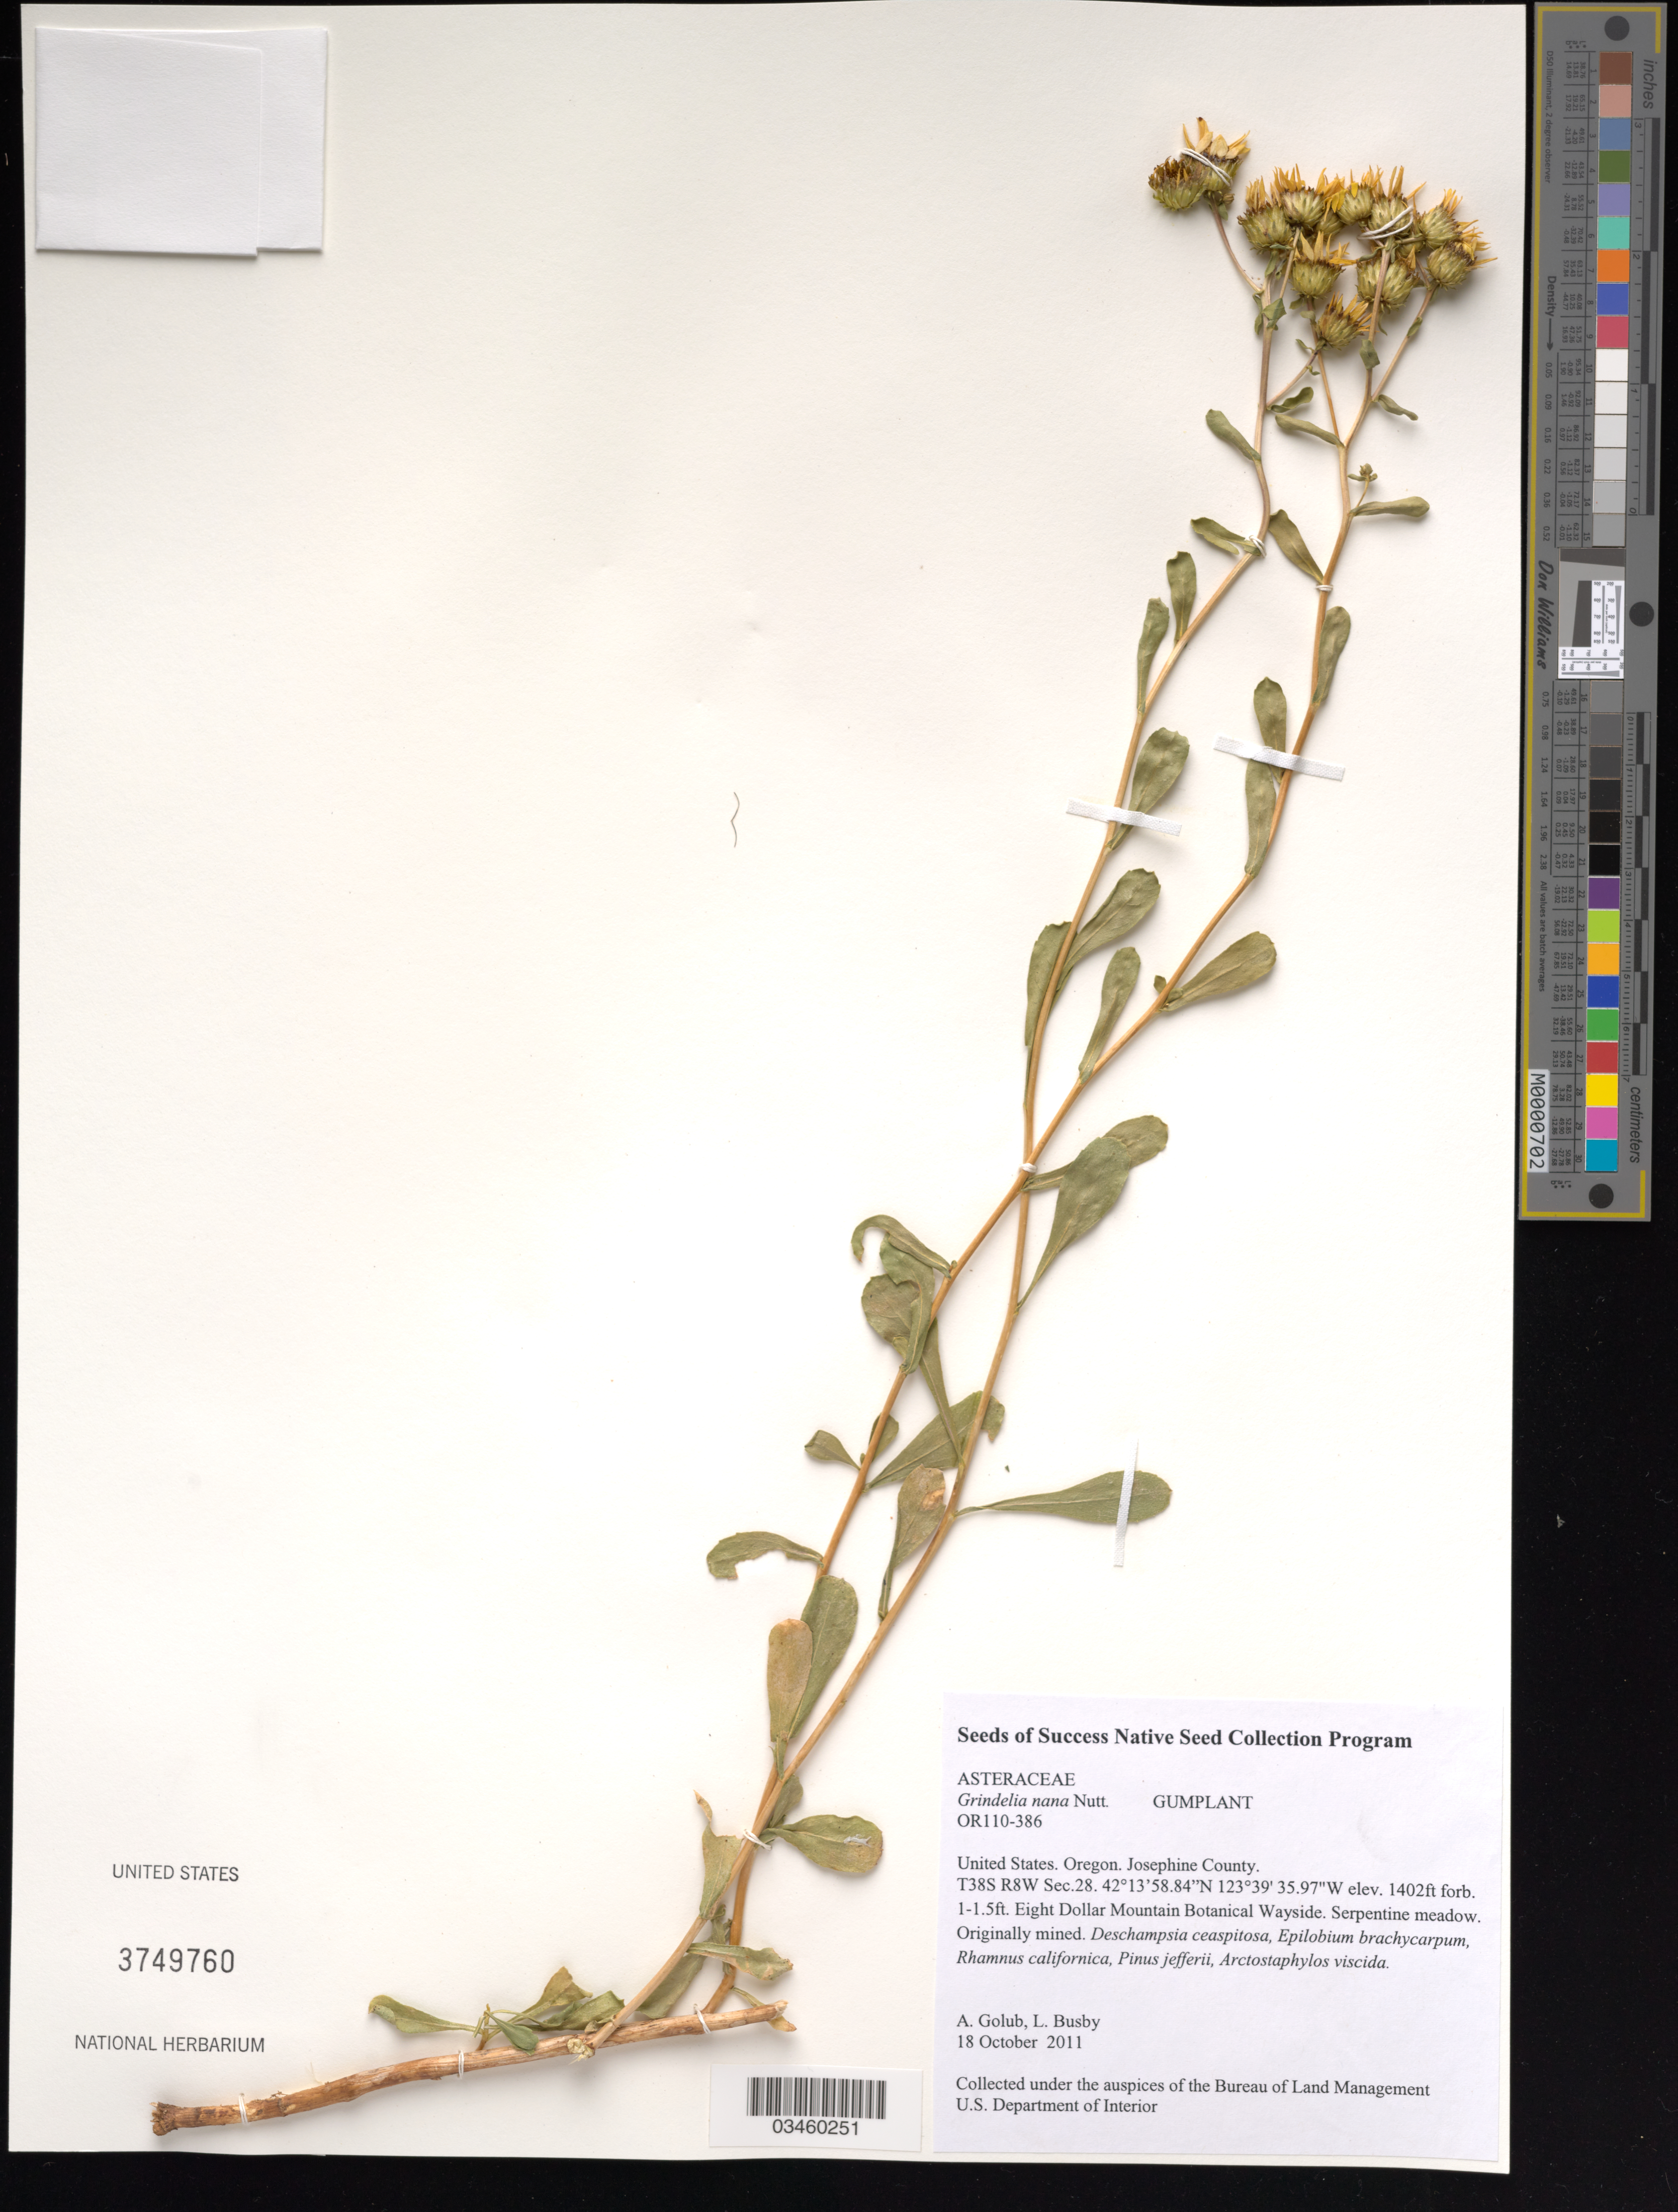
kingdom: Plantae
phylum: Tracheophyta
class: Magnoliopsida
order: Asterales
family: Asteraceae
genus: Grindelia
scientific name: Grindelia nana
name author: Nutt.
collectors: A. Golub & L. Busby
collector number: OR110-386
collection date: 2011-10-18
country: United States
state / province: Oregon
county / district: Josephine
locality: Eight Dollar Mountain Botanical Wayside. T38S R8W, Sec 28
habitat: Serpentine meadow. Originally mined. With Pinus jefferii, Rhamnus californica, ect.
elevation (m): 427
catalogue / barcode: US 3749760